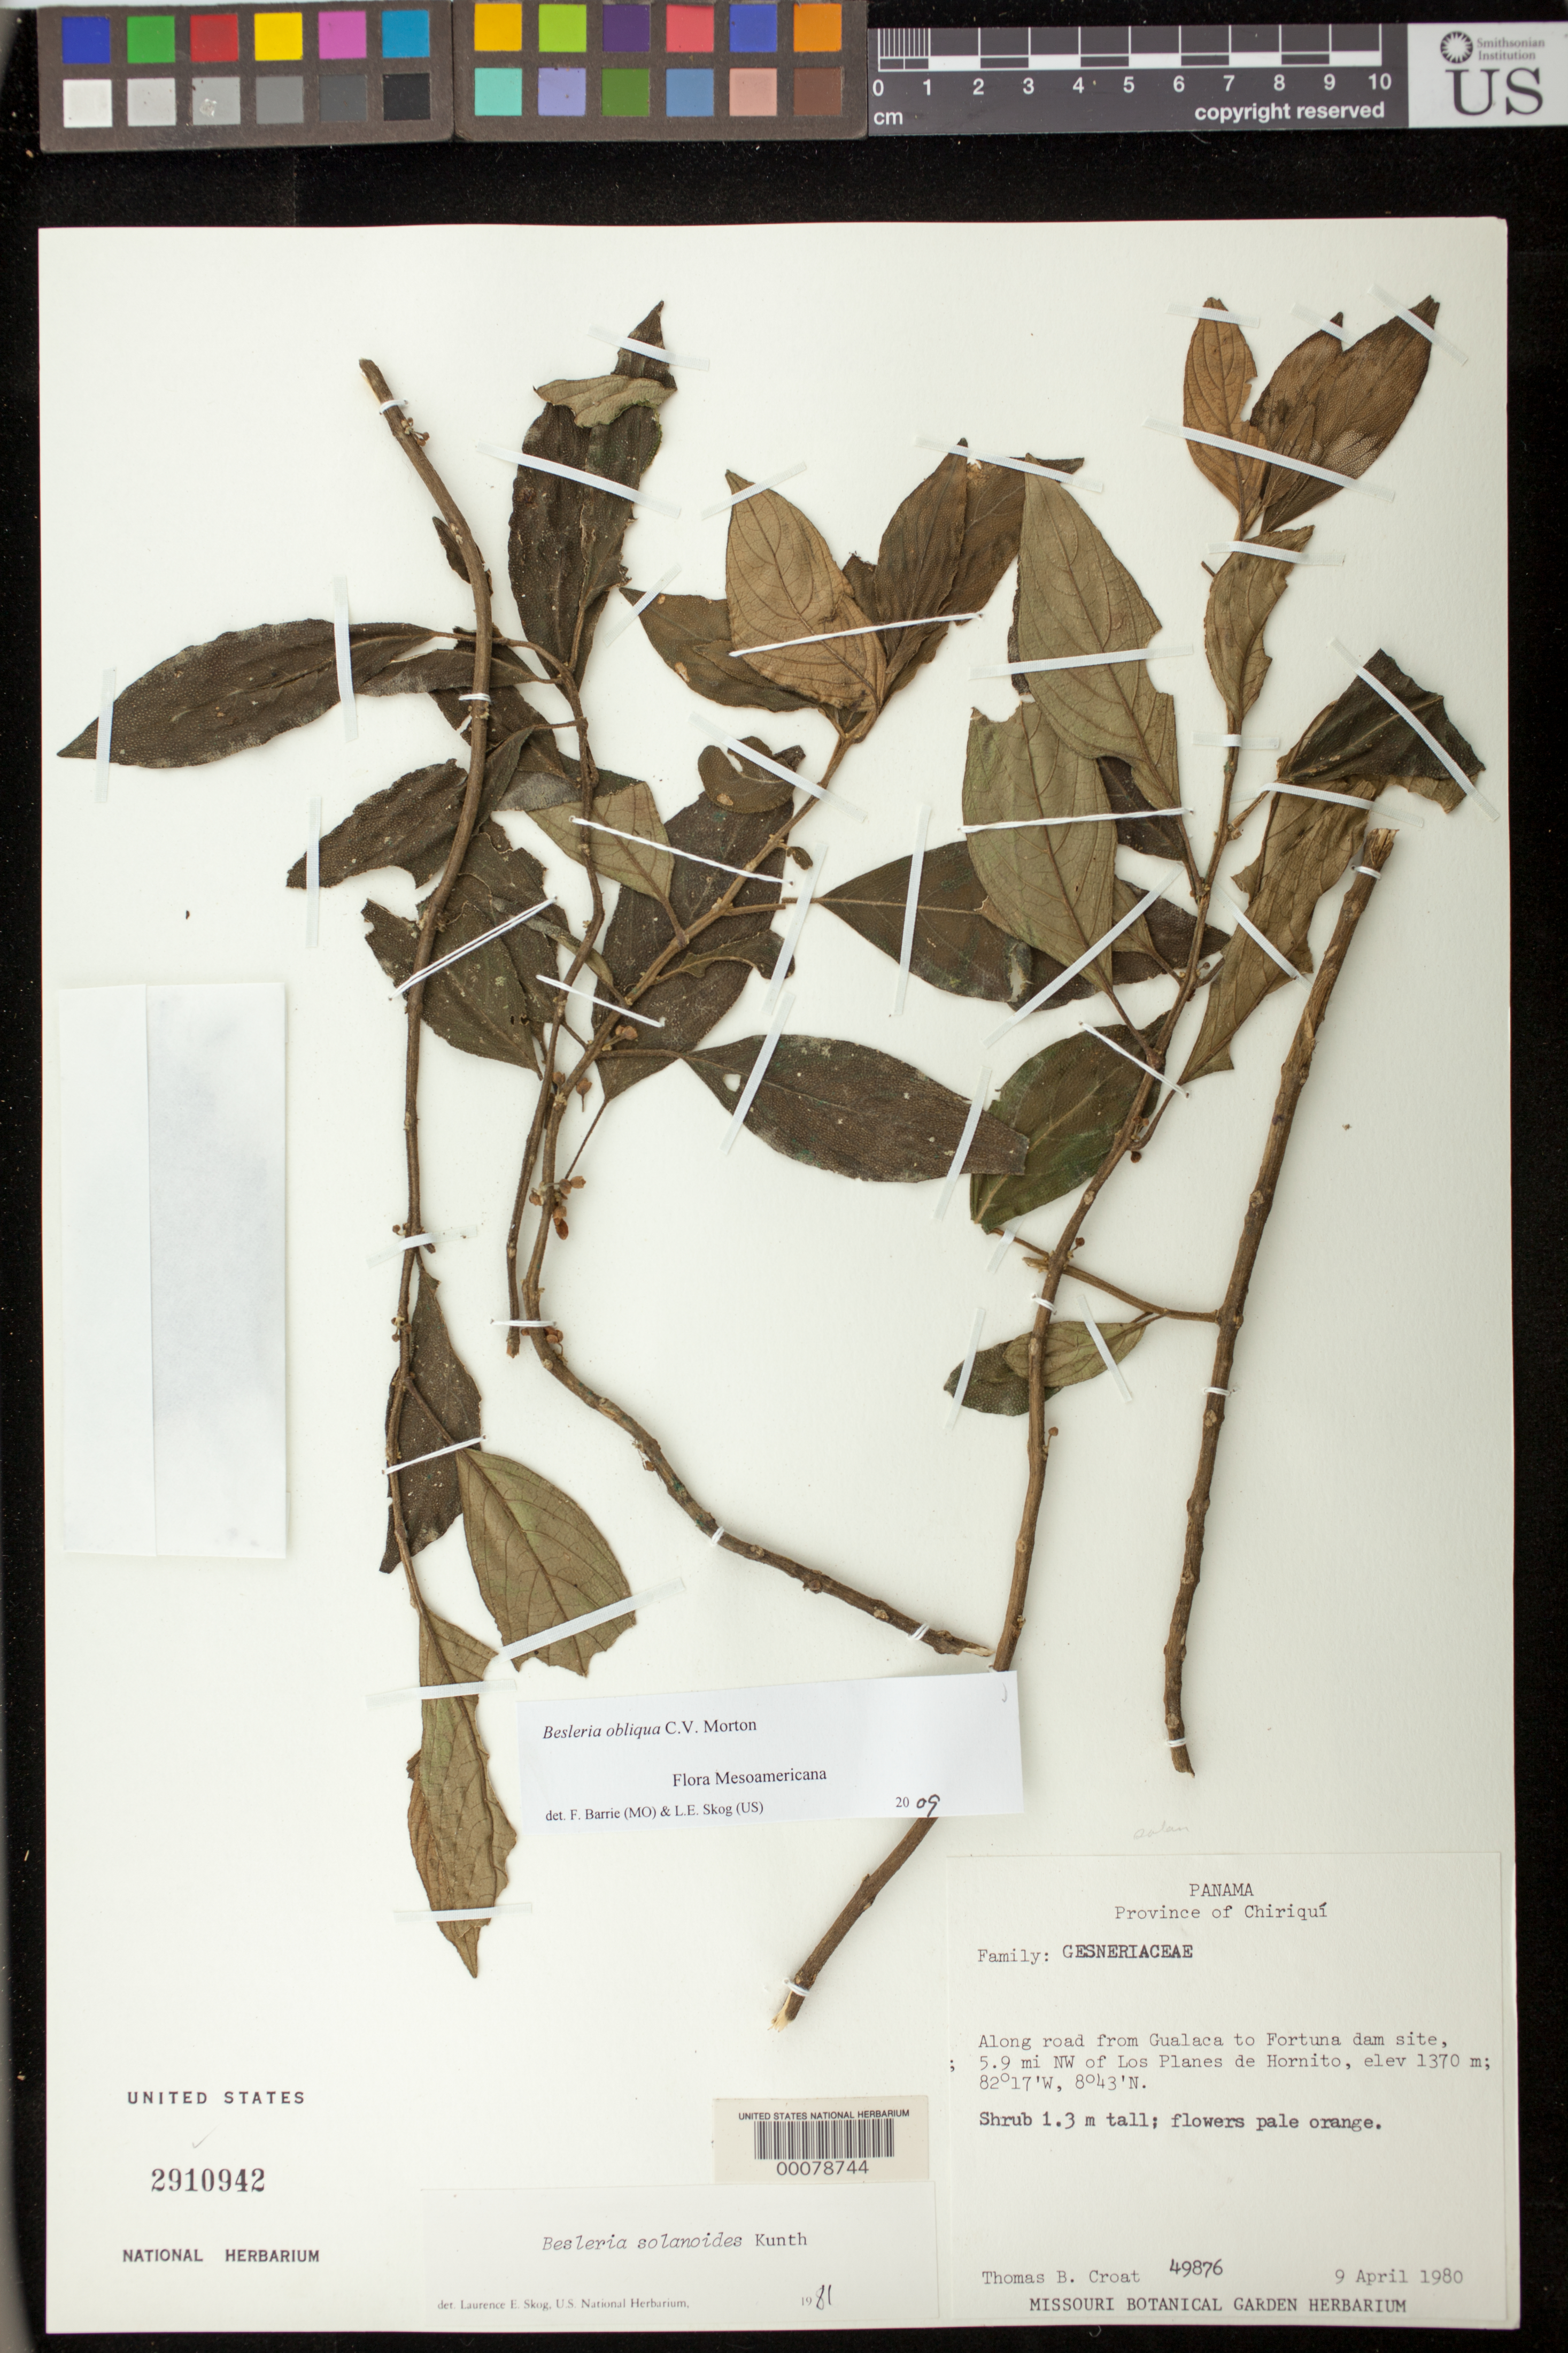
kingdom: Plantae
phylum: Tracheophyta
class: Magnoliopsida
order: Lamiales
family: Gesneriaceae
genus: Besleria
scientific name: Besleria obliqua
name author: C.V. Morton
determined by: Barrie, F. R.; Skog, Laurence E.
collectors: T. B. Croat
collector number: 49876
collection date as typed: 09 Apr 1980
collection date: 1980-04-09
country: Panama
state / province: Chiriquí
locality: Along road from Gualaca to Fortuna Dam site, 5.9 mi NW of Los Planes de Hornito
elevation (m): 1370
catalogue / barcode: US 2910942